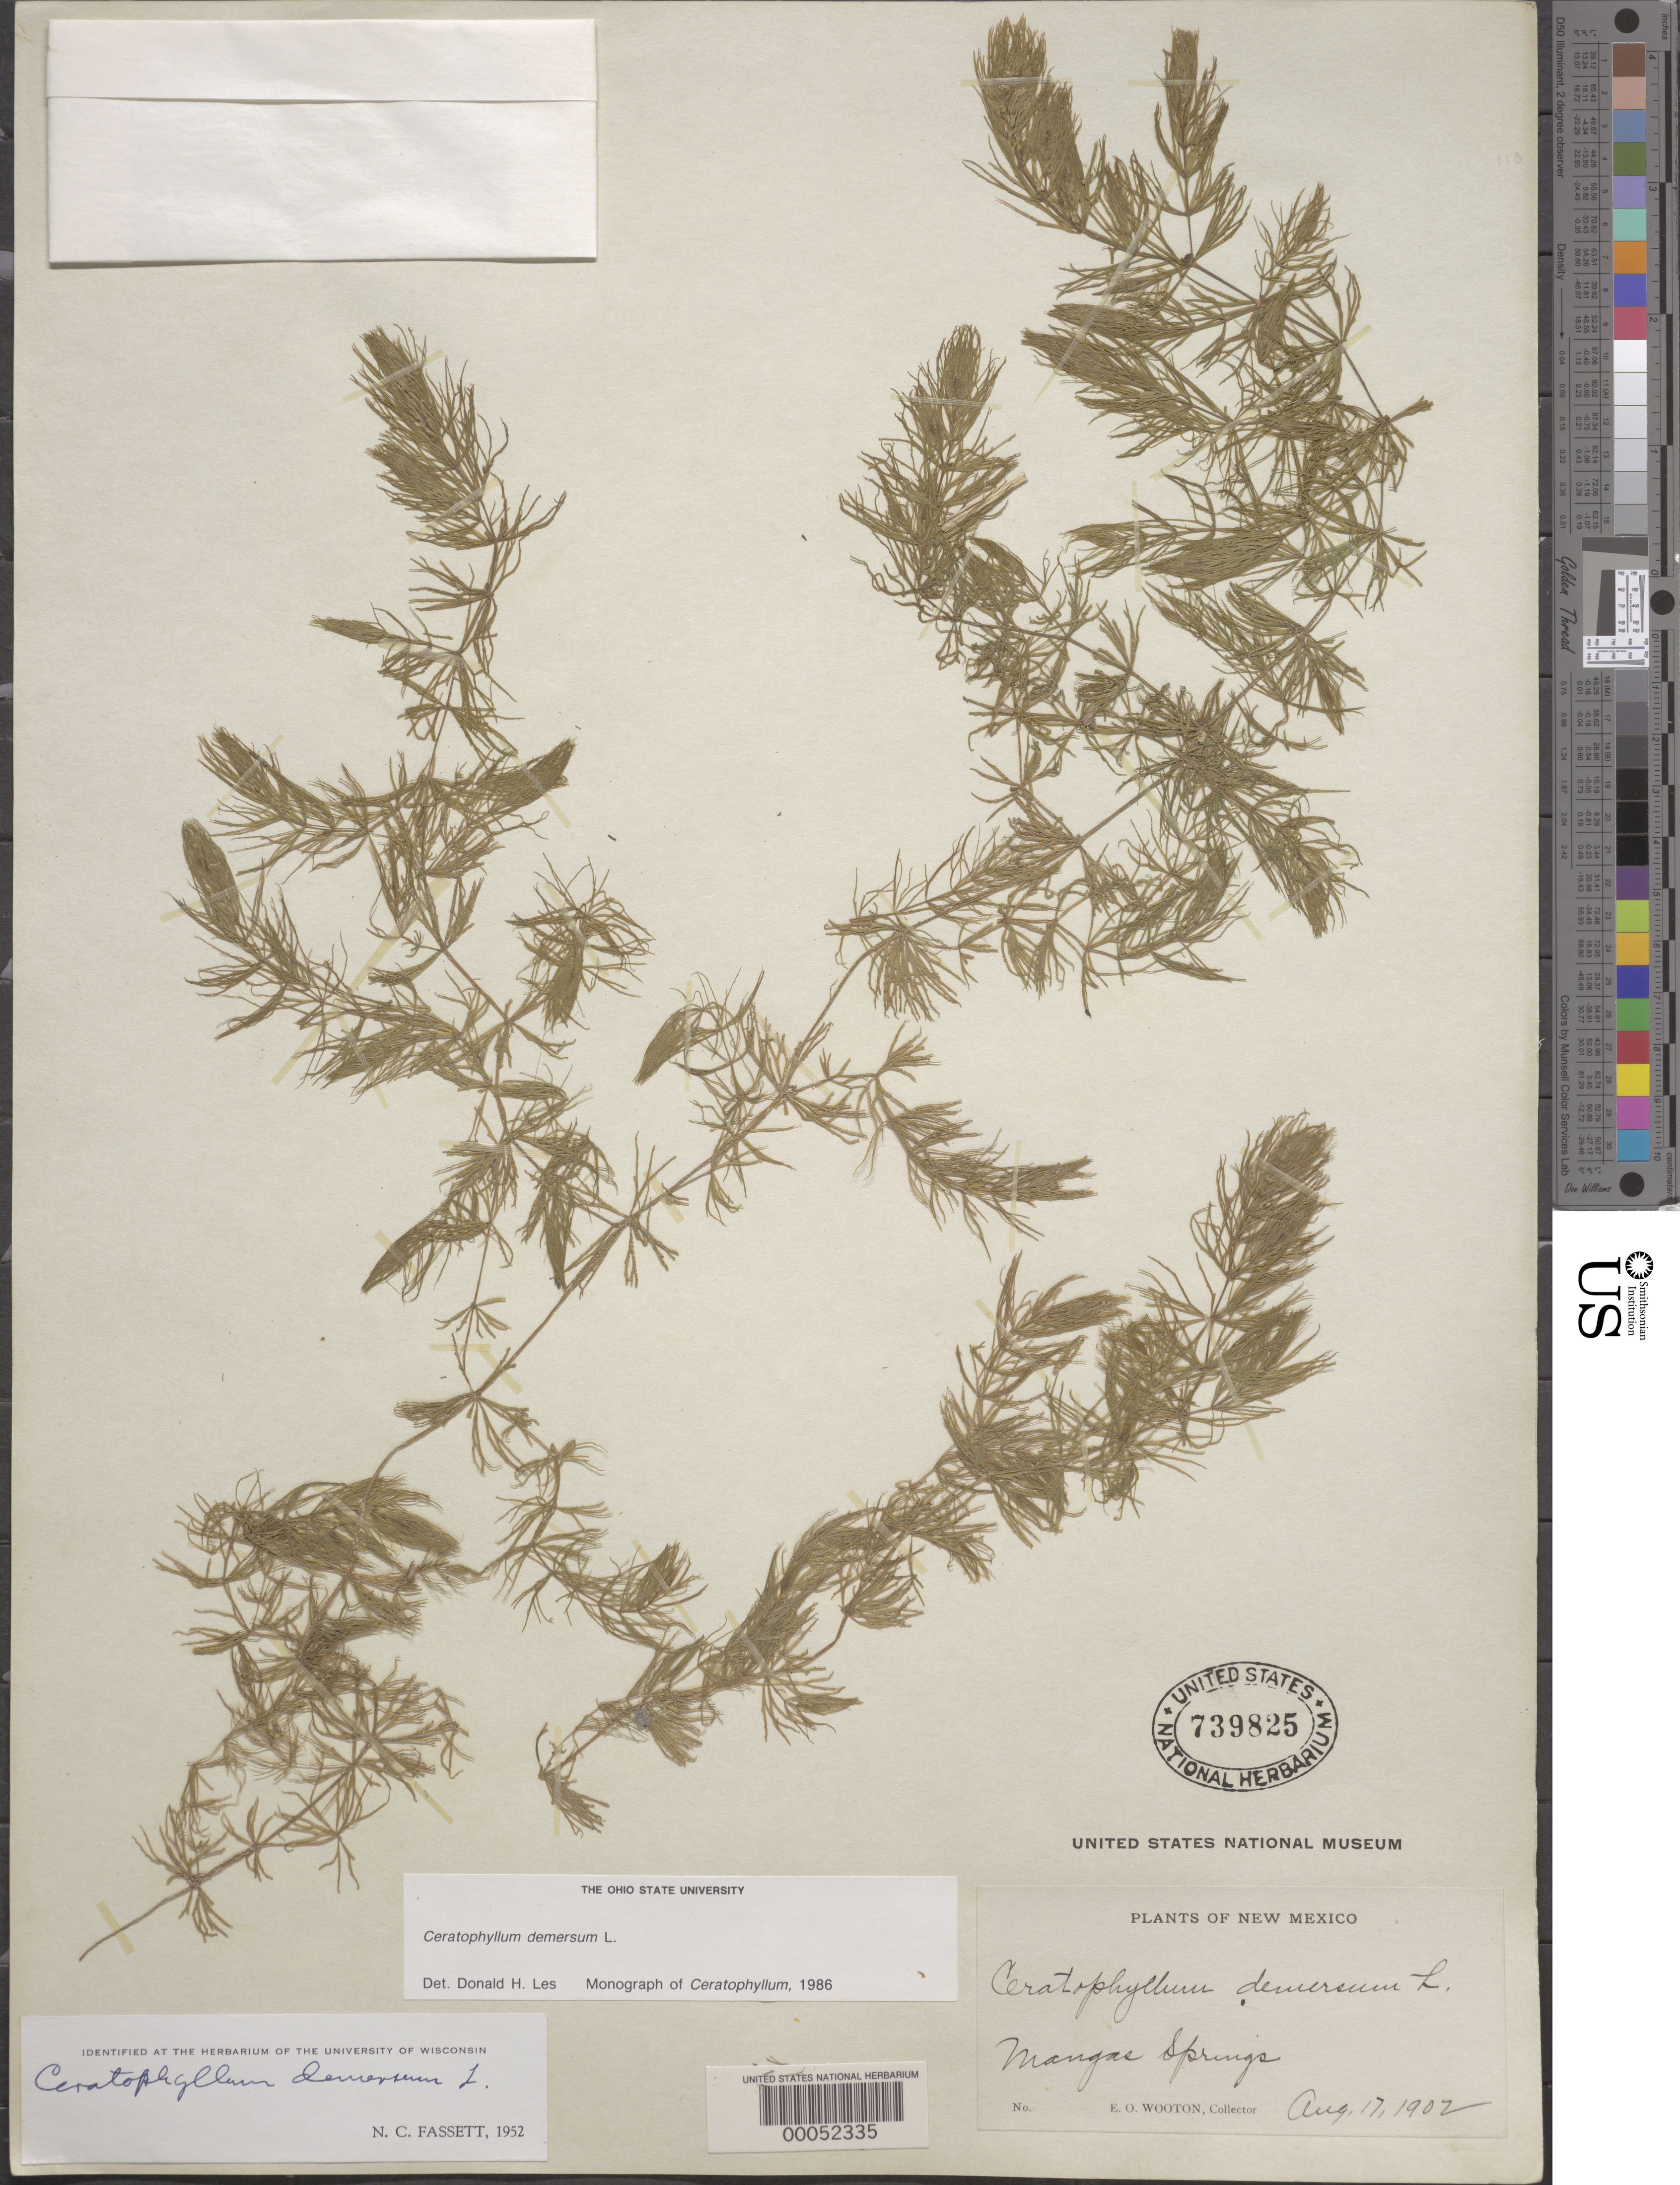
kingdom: Plantae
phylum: Tracheophyta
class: Magnoliopsida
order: Ceratophyllales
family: Ceratophyllaceae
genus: Ceratophyllum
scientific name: Ceratophyllum demersum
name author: L.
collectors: E. O. Wooton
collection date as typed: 17 Aug 1902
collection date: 1902-08-17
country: United States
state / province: New Mexico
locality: Mangas springs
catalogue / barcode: US 739825